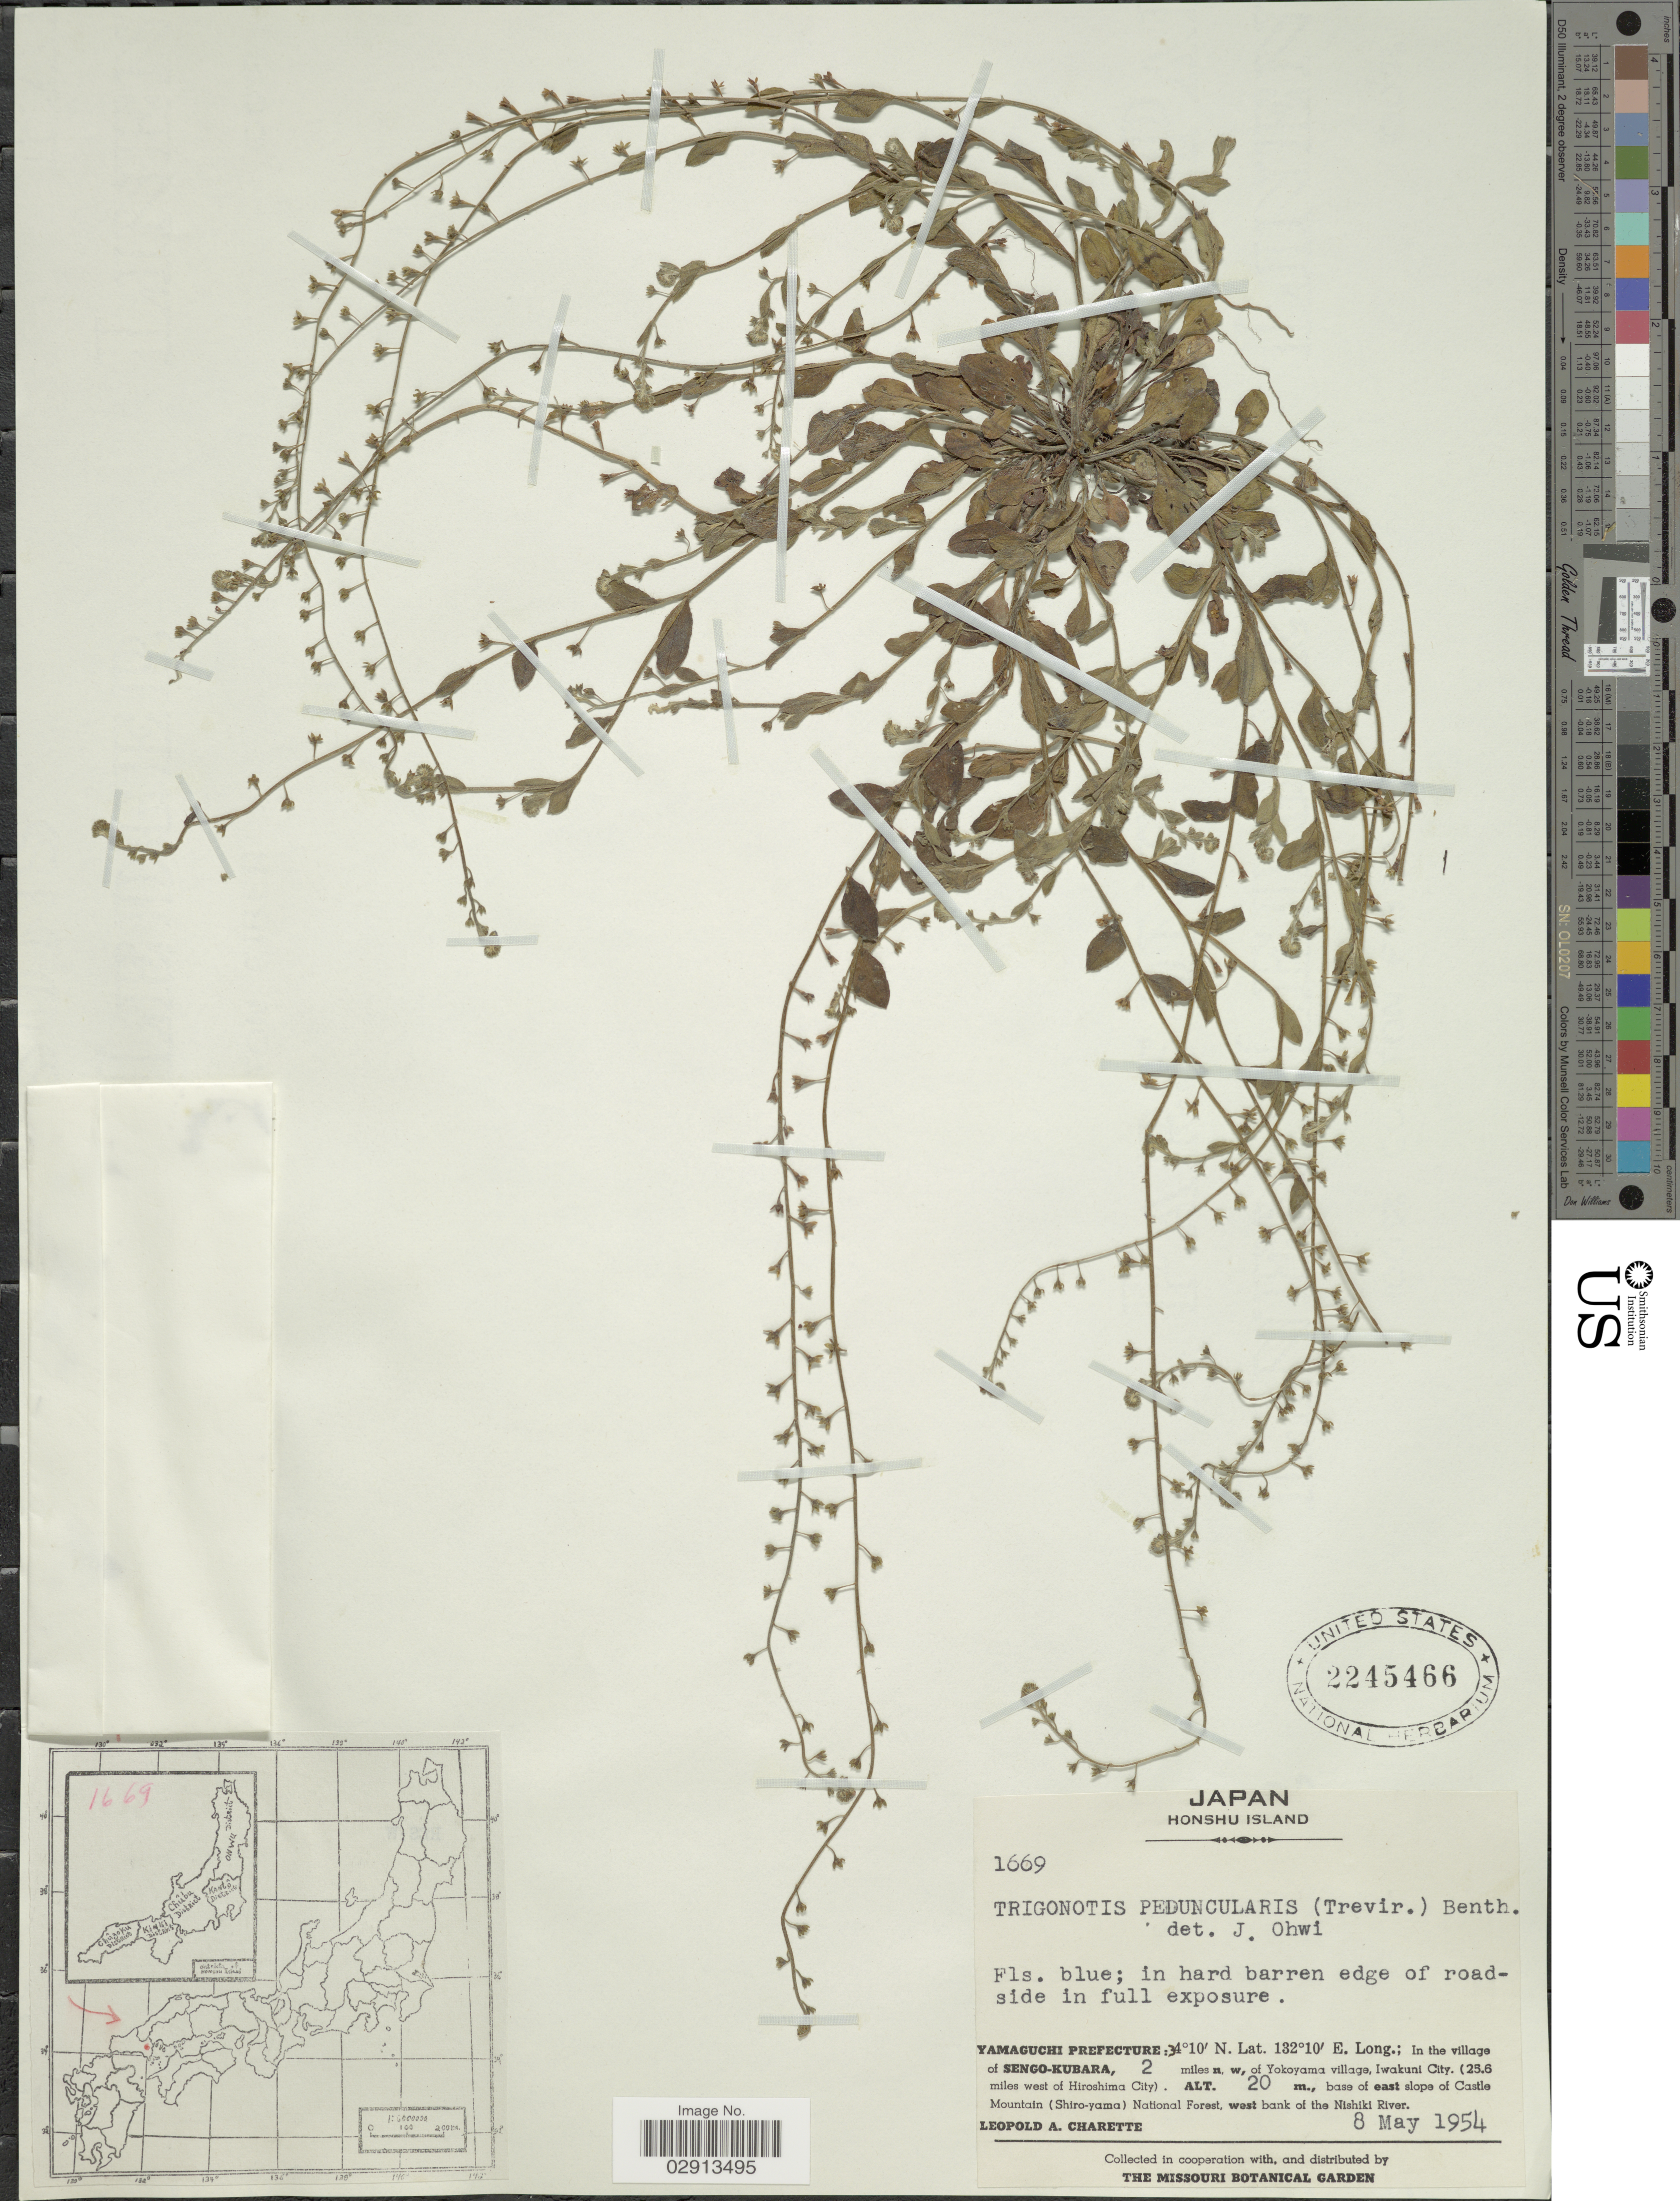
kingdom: Plantae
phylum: Tracheophyta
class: Magnoliopsida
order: Boraginales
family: Boraginaceae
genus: Trigonotis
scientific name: Trigonotis peduncularis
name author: (Trevis.) Benth. ex Baker et al.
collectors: L. A. Charette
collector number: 1669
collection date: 1954-05-08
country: Japan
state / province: Yamaguti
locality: Honshu Island. Yamaguchi Prefecture. In the village of Sengo-Kubara, 2 miles n, w, of Yokoyama village, Iwakuni City. (25.6 miles west of Hiroshima City), base of east slope of Castle Mountain (Shiro-yama) National Forest, west bank of the Nishiki River.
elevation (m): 20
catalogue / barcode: US 2245466